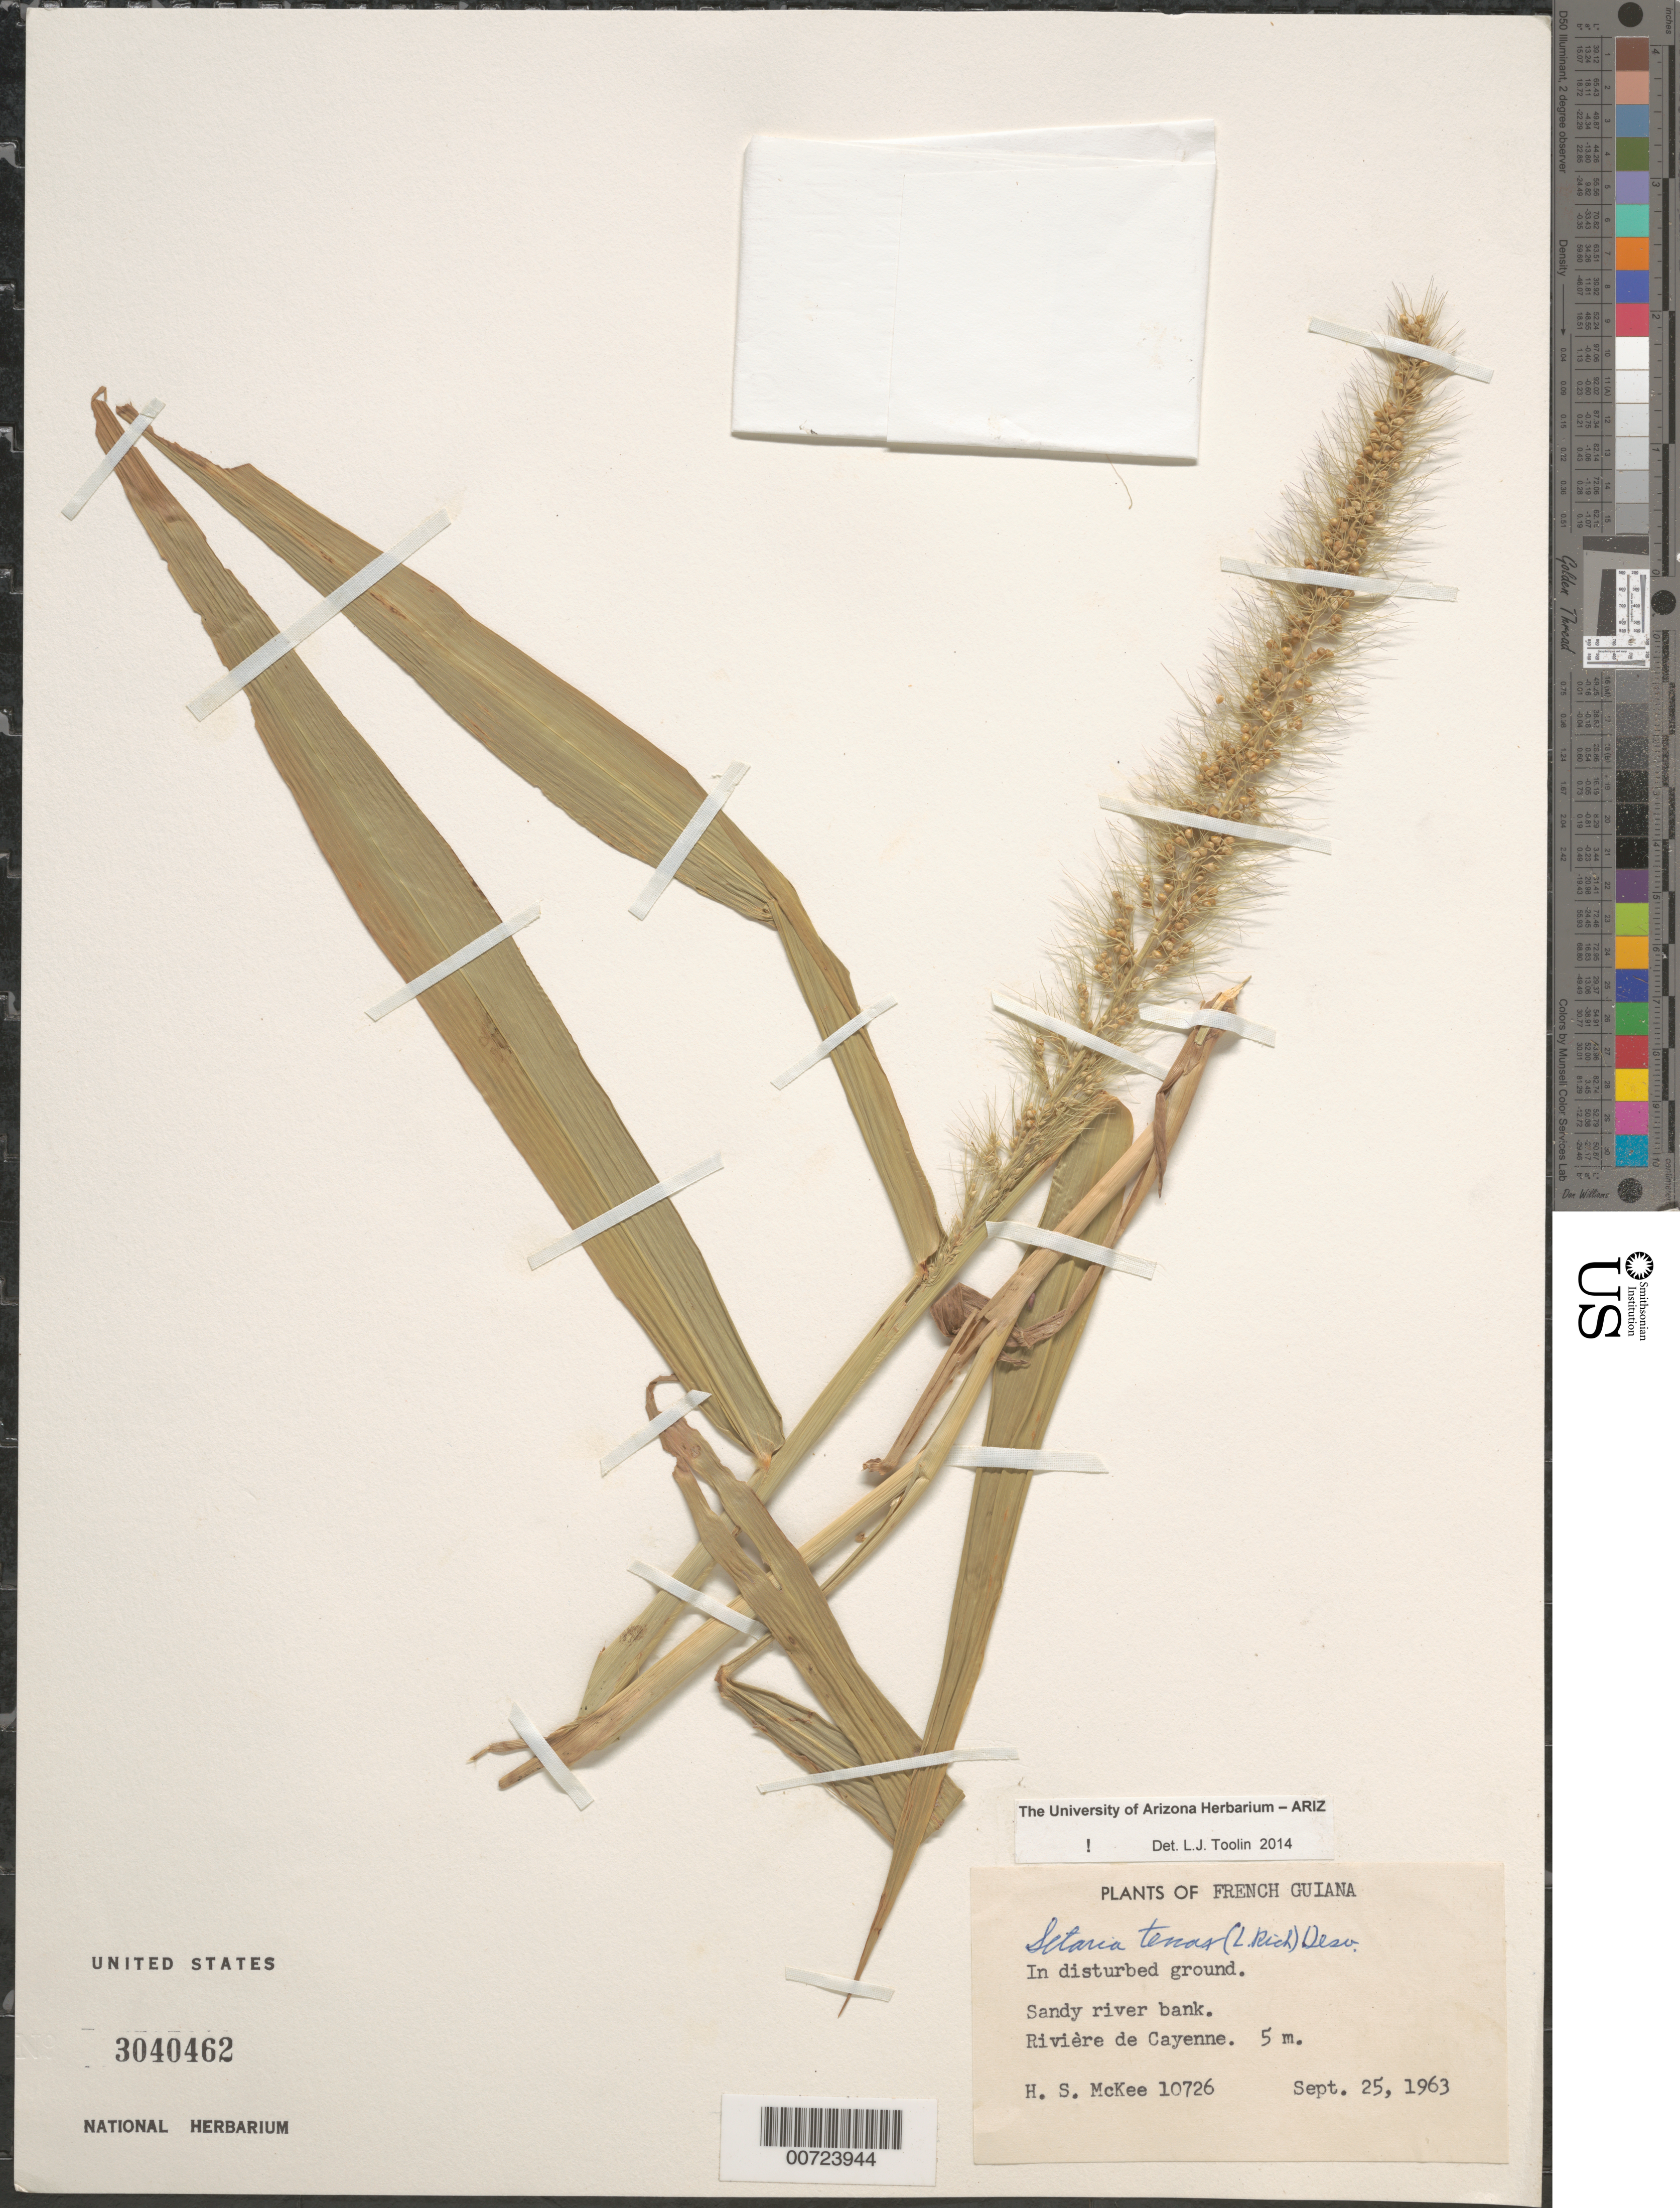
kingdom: Plantae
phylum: Tracheophyta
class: Liliopsida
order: Poales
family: Poaceae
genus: Setaria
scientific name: Setaria tenax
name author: (Rich.) Desv.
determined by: Toolin, L. J.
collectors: H. S. McKee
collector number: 10726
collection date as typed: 25-Sep-63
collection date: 1963-09-25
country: French Guiana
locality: Rivière de Cayenne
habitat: Sandy river bank; in disturbed ground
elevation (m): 5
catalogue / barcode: US 3040462